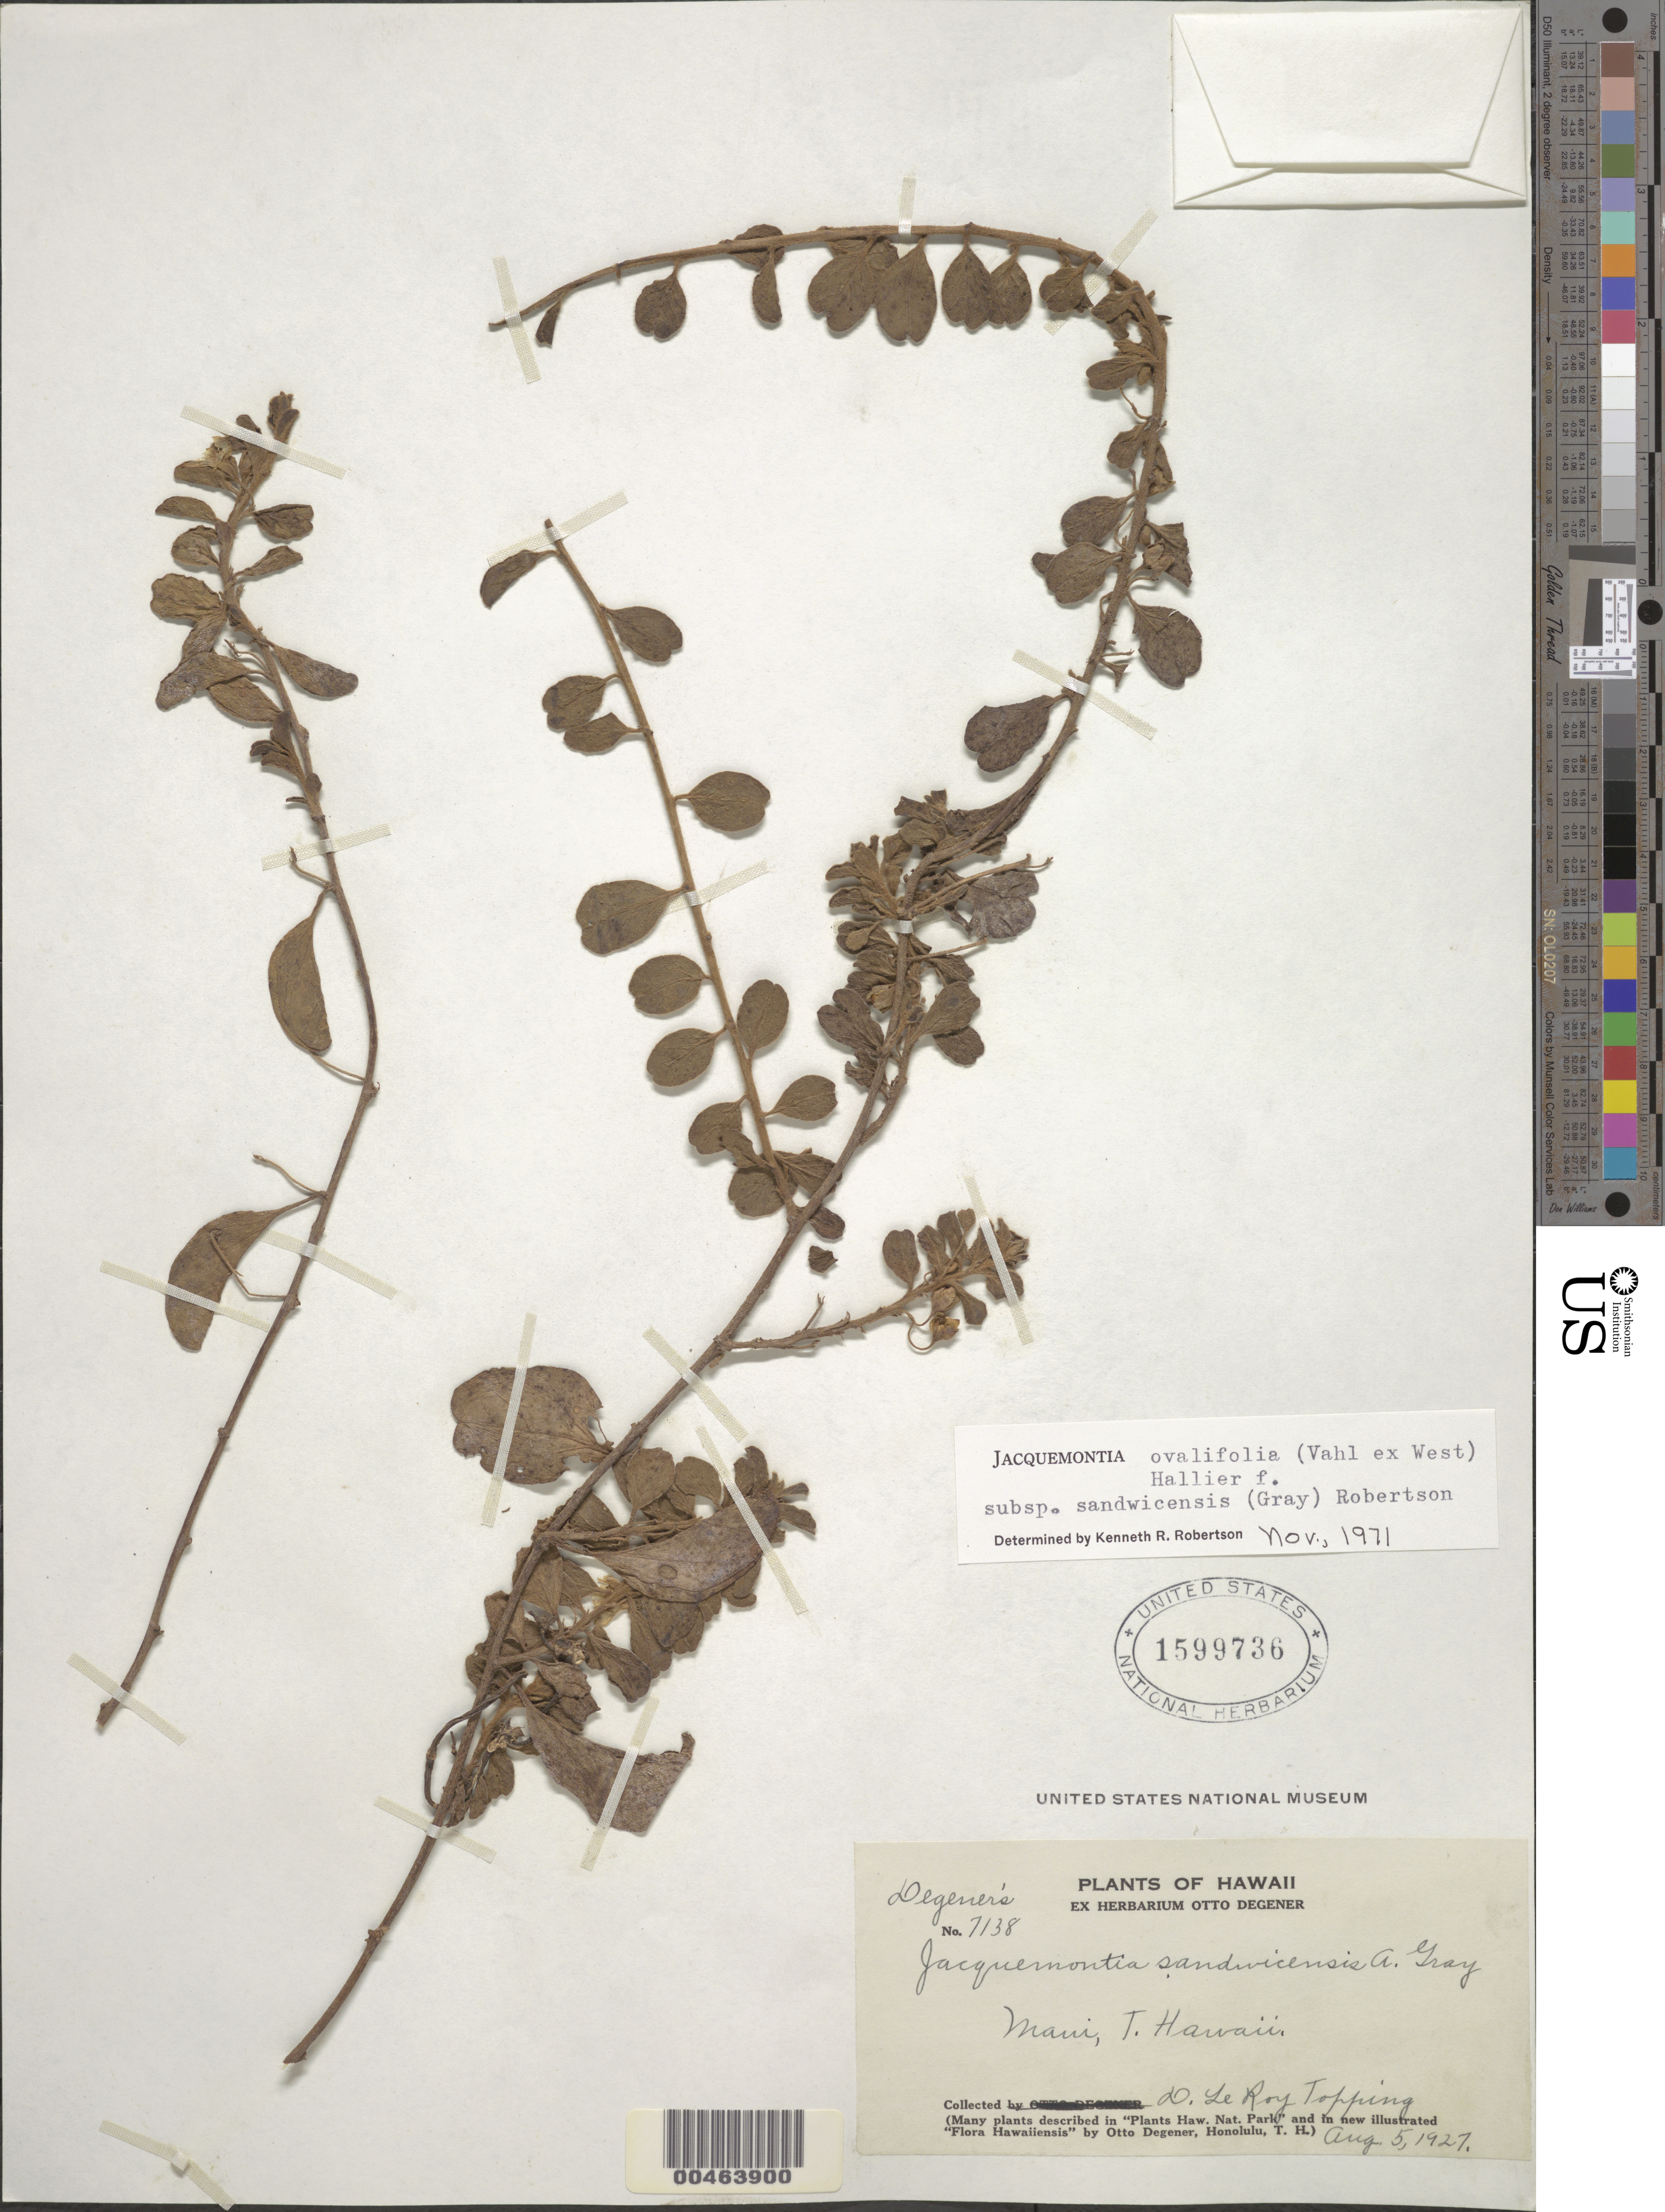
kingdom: Plantae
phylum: Tracheophyta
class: Magnoliopsida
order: Solanales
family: Convolvulaceae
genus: Jacquemontia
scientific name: Jacquemontia sandwicensis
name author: A. Gray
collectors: D. L. Topping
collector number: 7138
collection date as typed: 5 Aug 1927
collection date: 1927-08-05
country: United States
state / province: Hawaii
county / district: Maui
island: Maui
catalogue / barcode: US 1599736